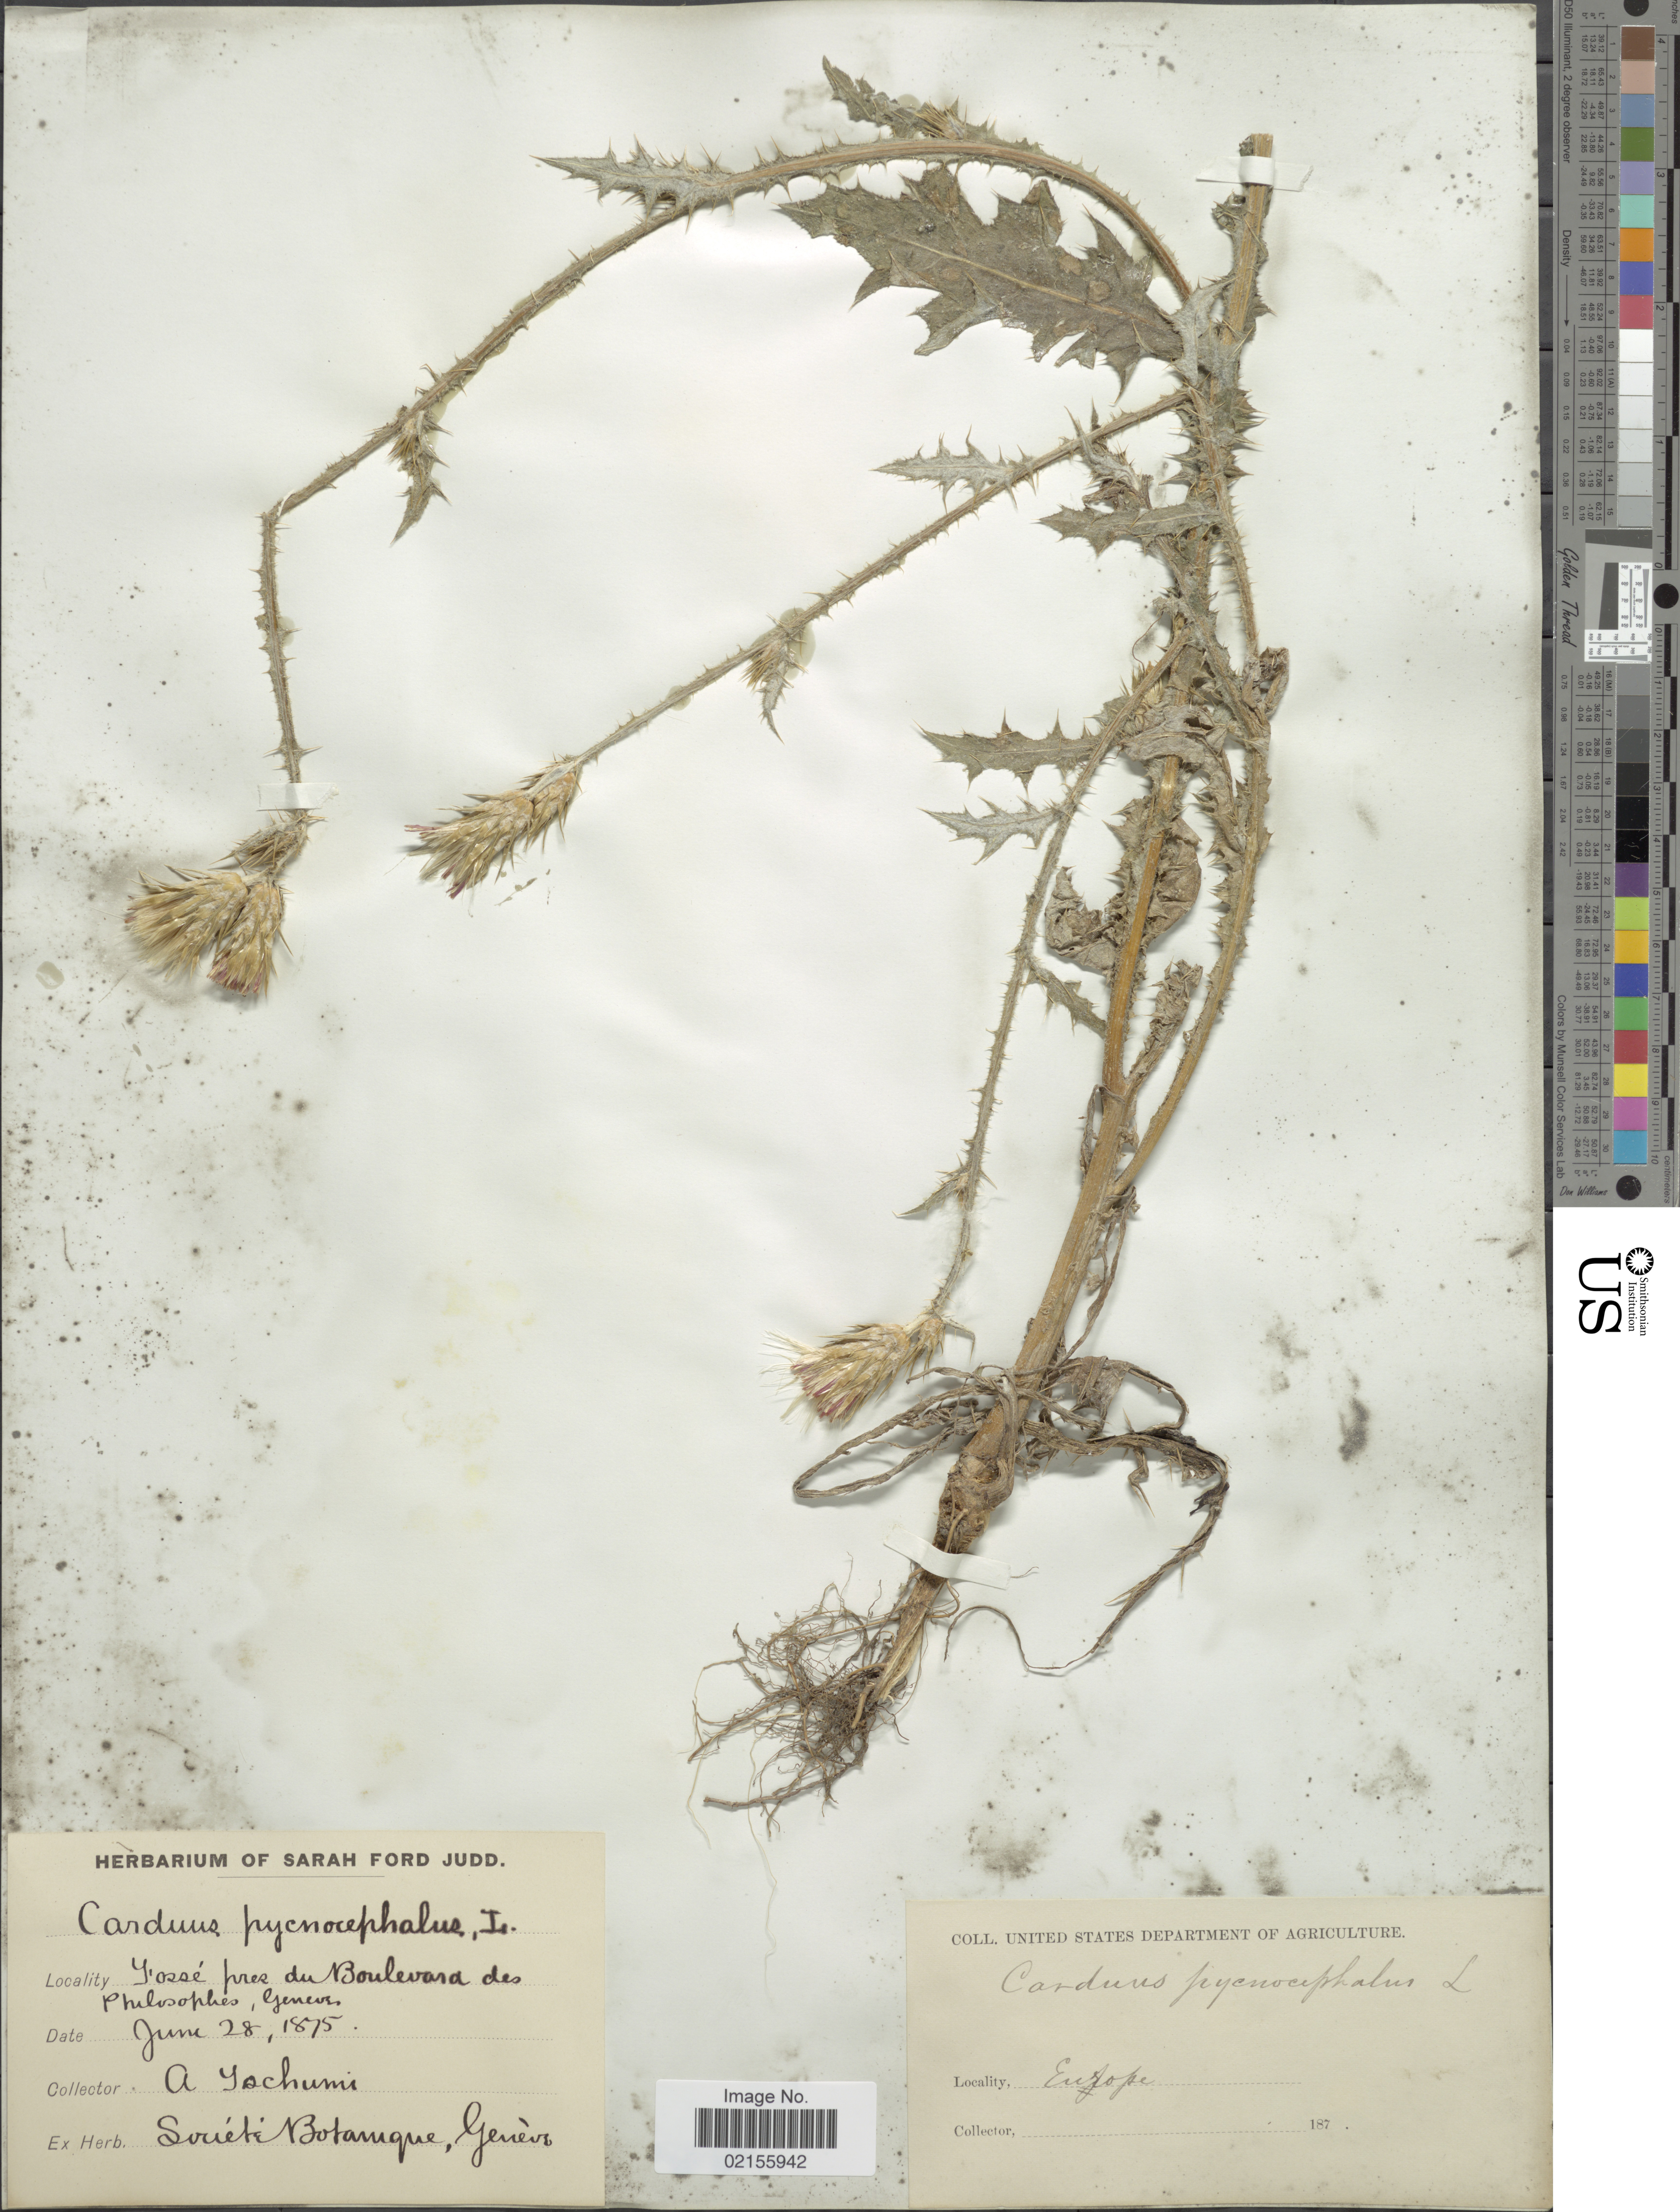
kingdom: Plantae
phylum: Tracheophyta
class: Magnoliopsida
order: Asterales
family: Asteraceae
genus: Carduus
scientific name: Carduus pycnocephalus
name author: L.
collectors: A. Tschumi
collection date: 1875-06-28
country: Switzerland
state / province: Genève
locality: Fosse pres dus Boulebara des Philosophes, Europe